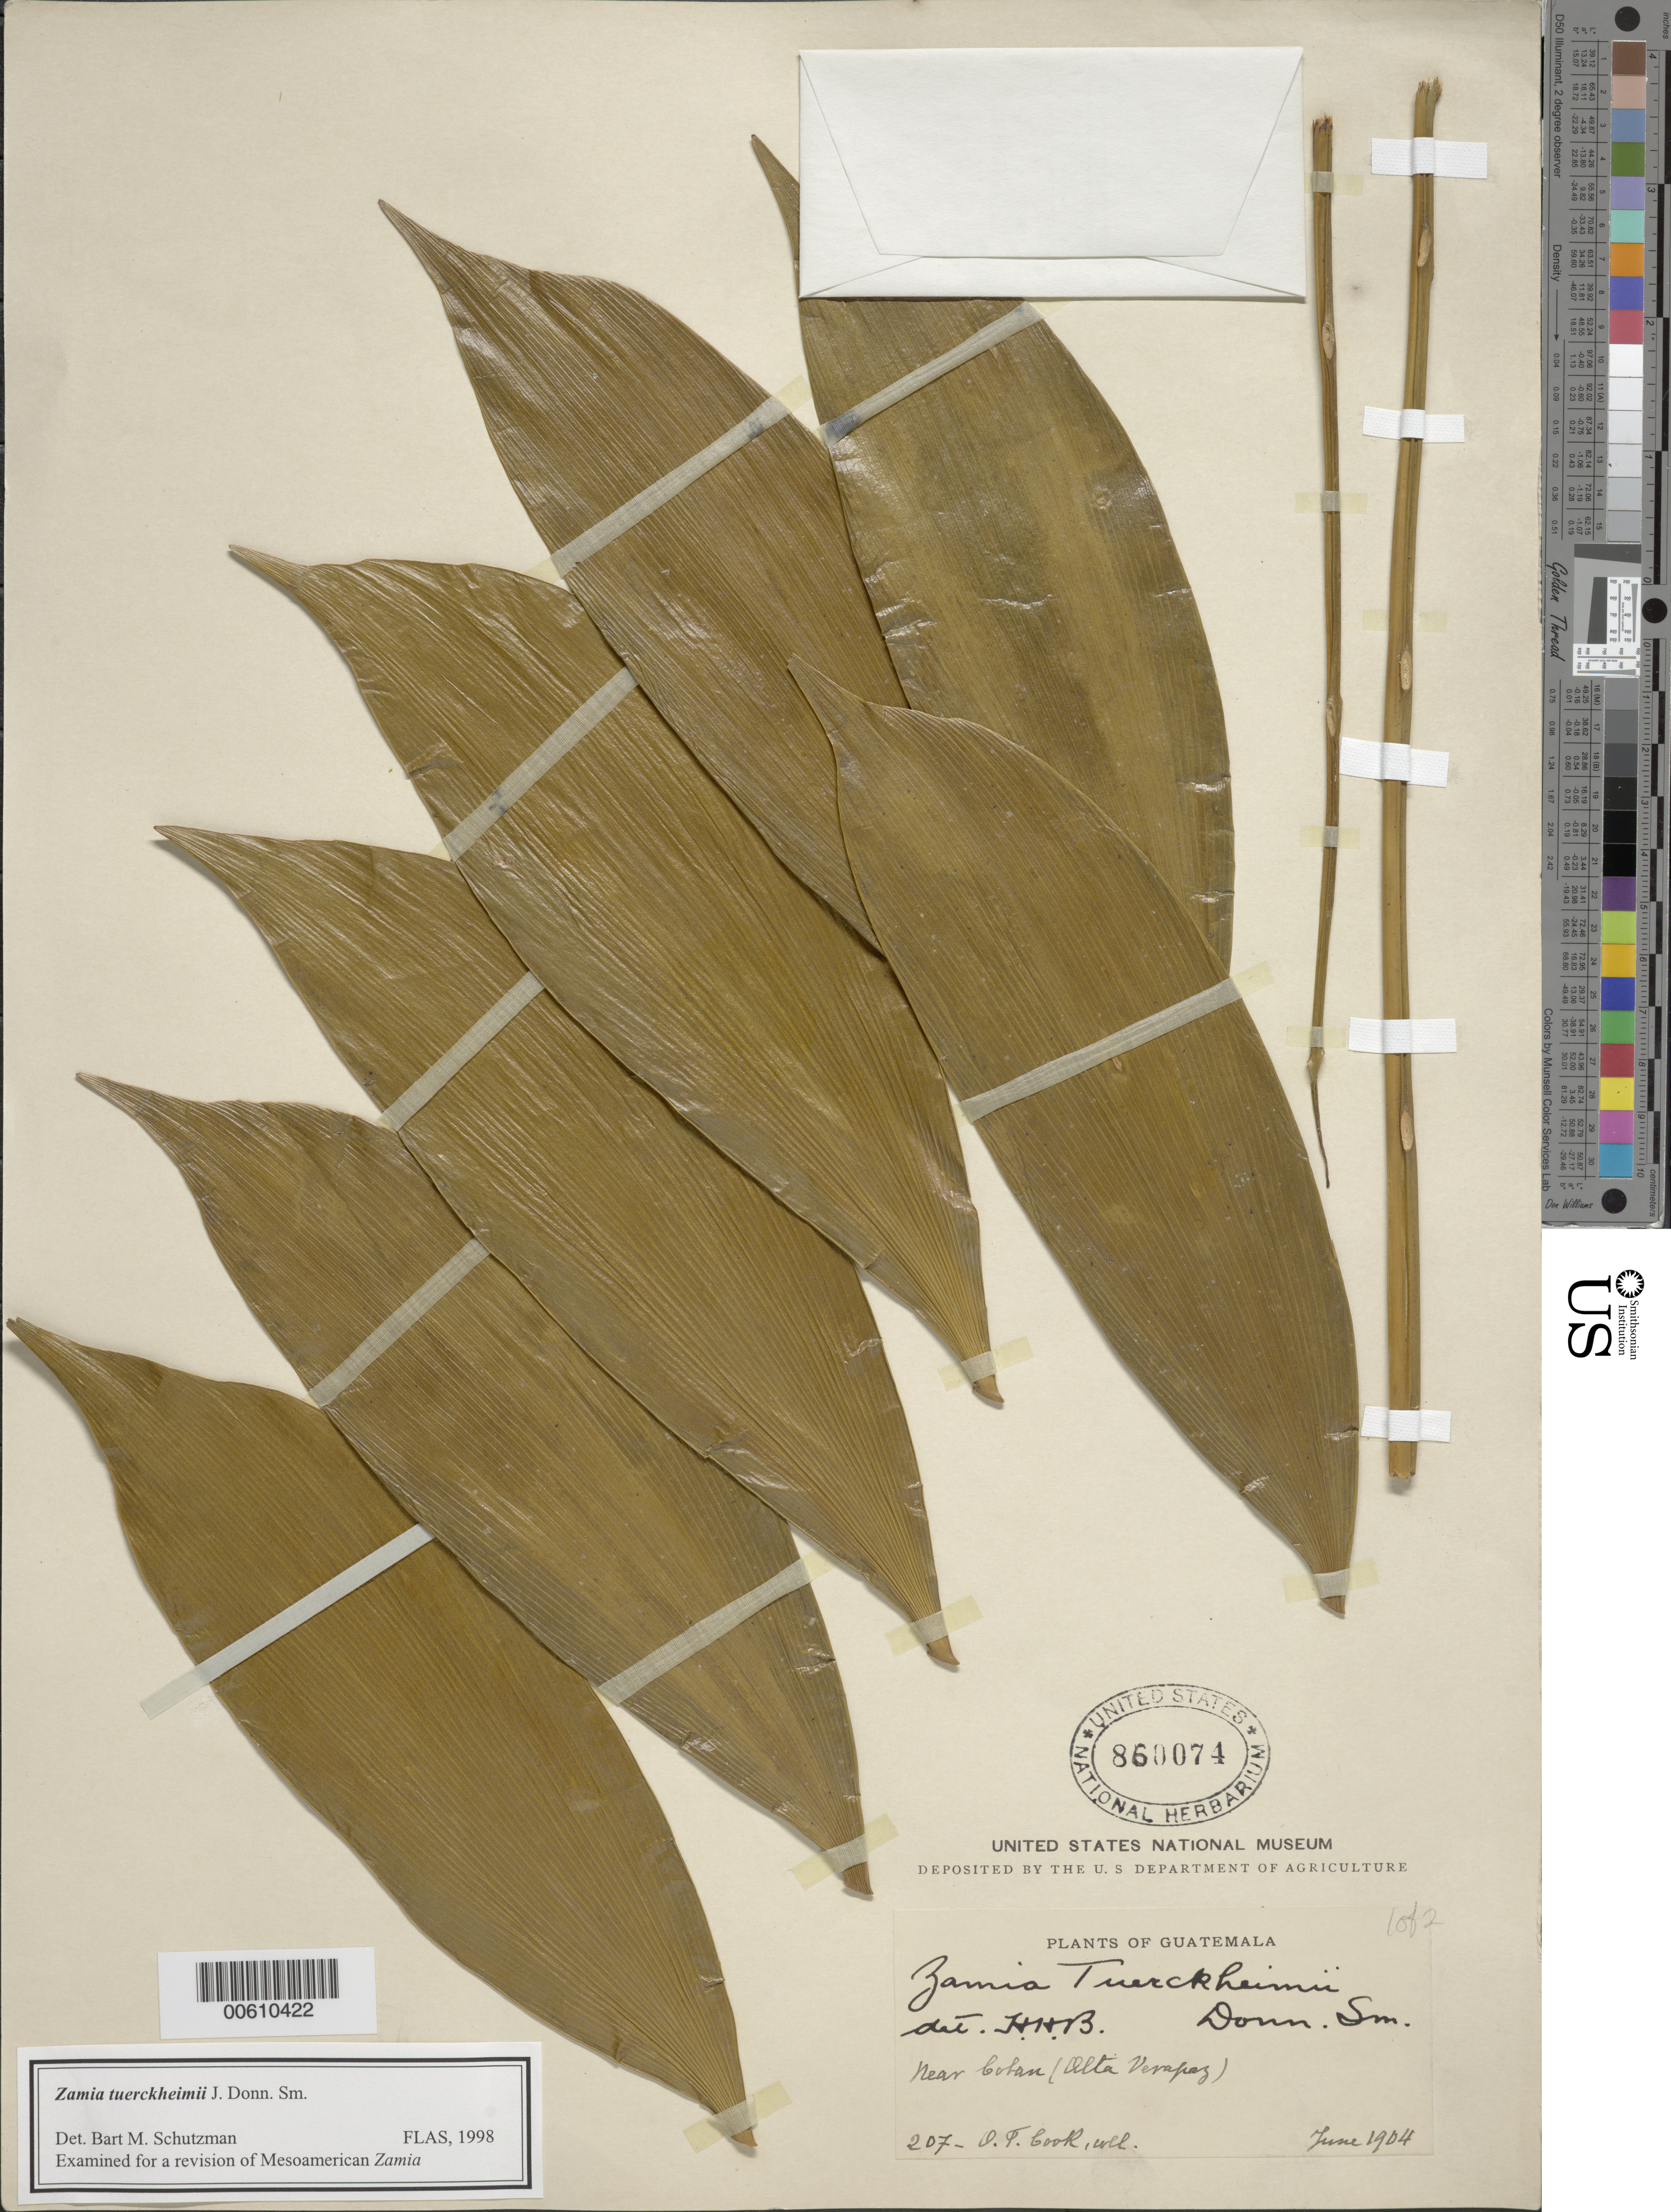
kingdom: Plantae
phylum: Tracheophyta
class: Cycadopsida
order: Cycadales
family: Zamiaceae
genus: Zamia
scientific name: Zamia tuerckheimii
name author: Donn. Sm.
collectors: O. F. Cook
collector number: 207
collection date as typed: Jun 1904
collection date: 1904-06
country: Guatemala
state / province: Alta Verapaz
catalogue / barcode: US 860074